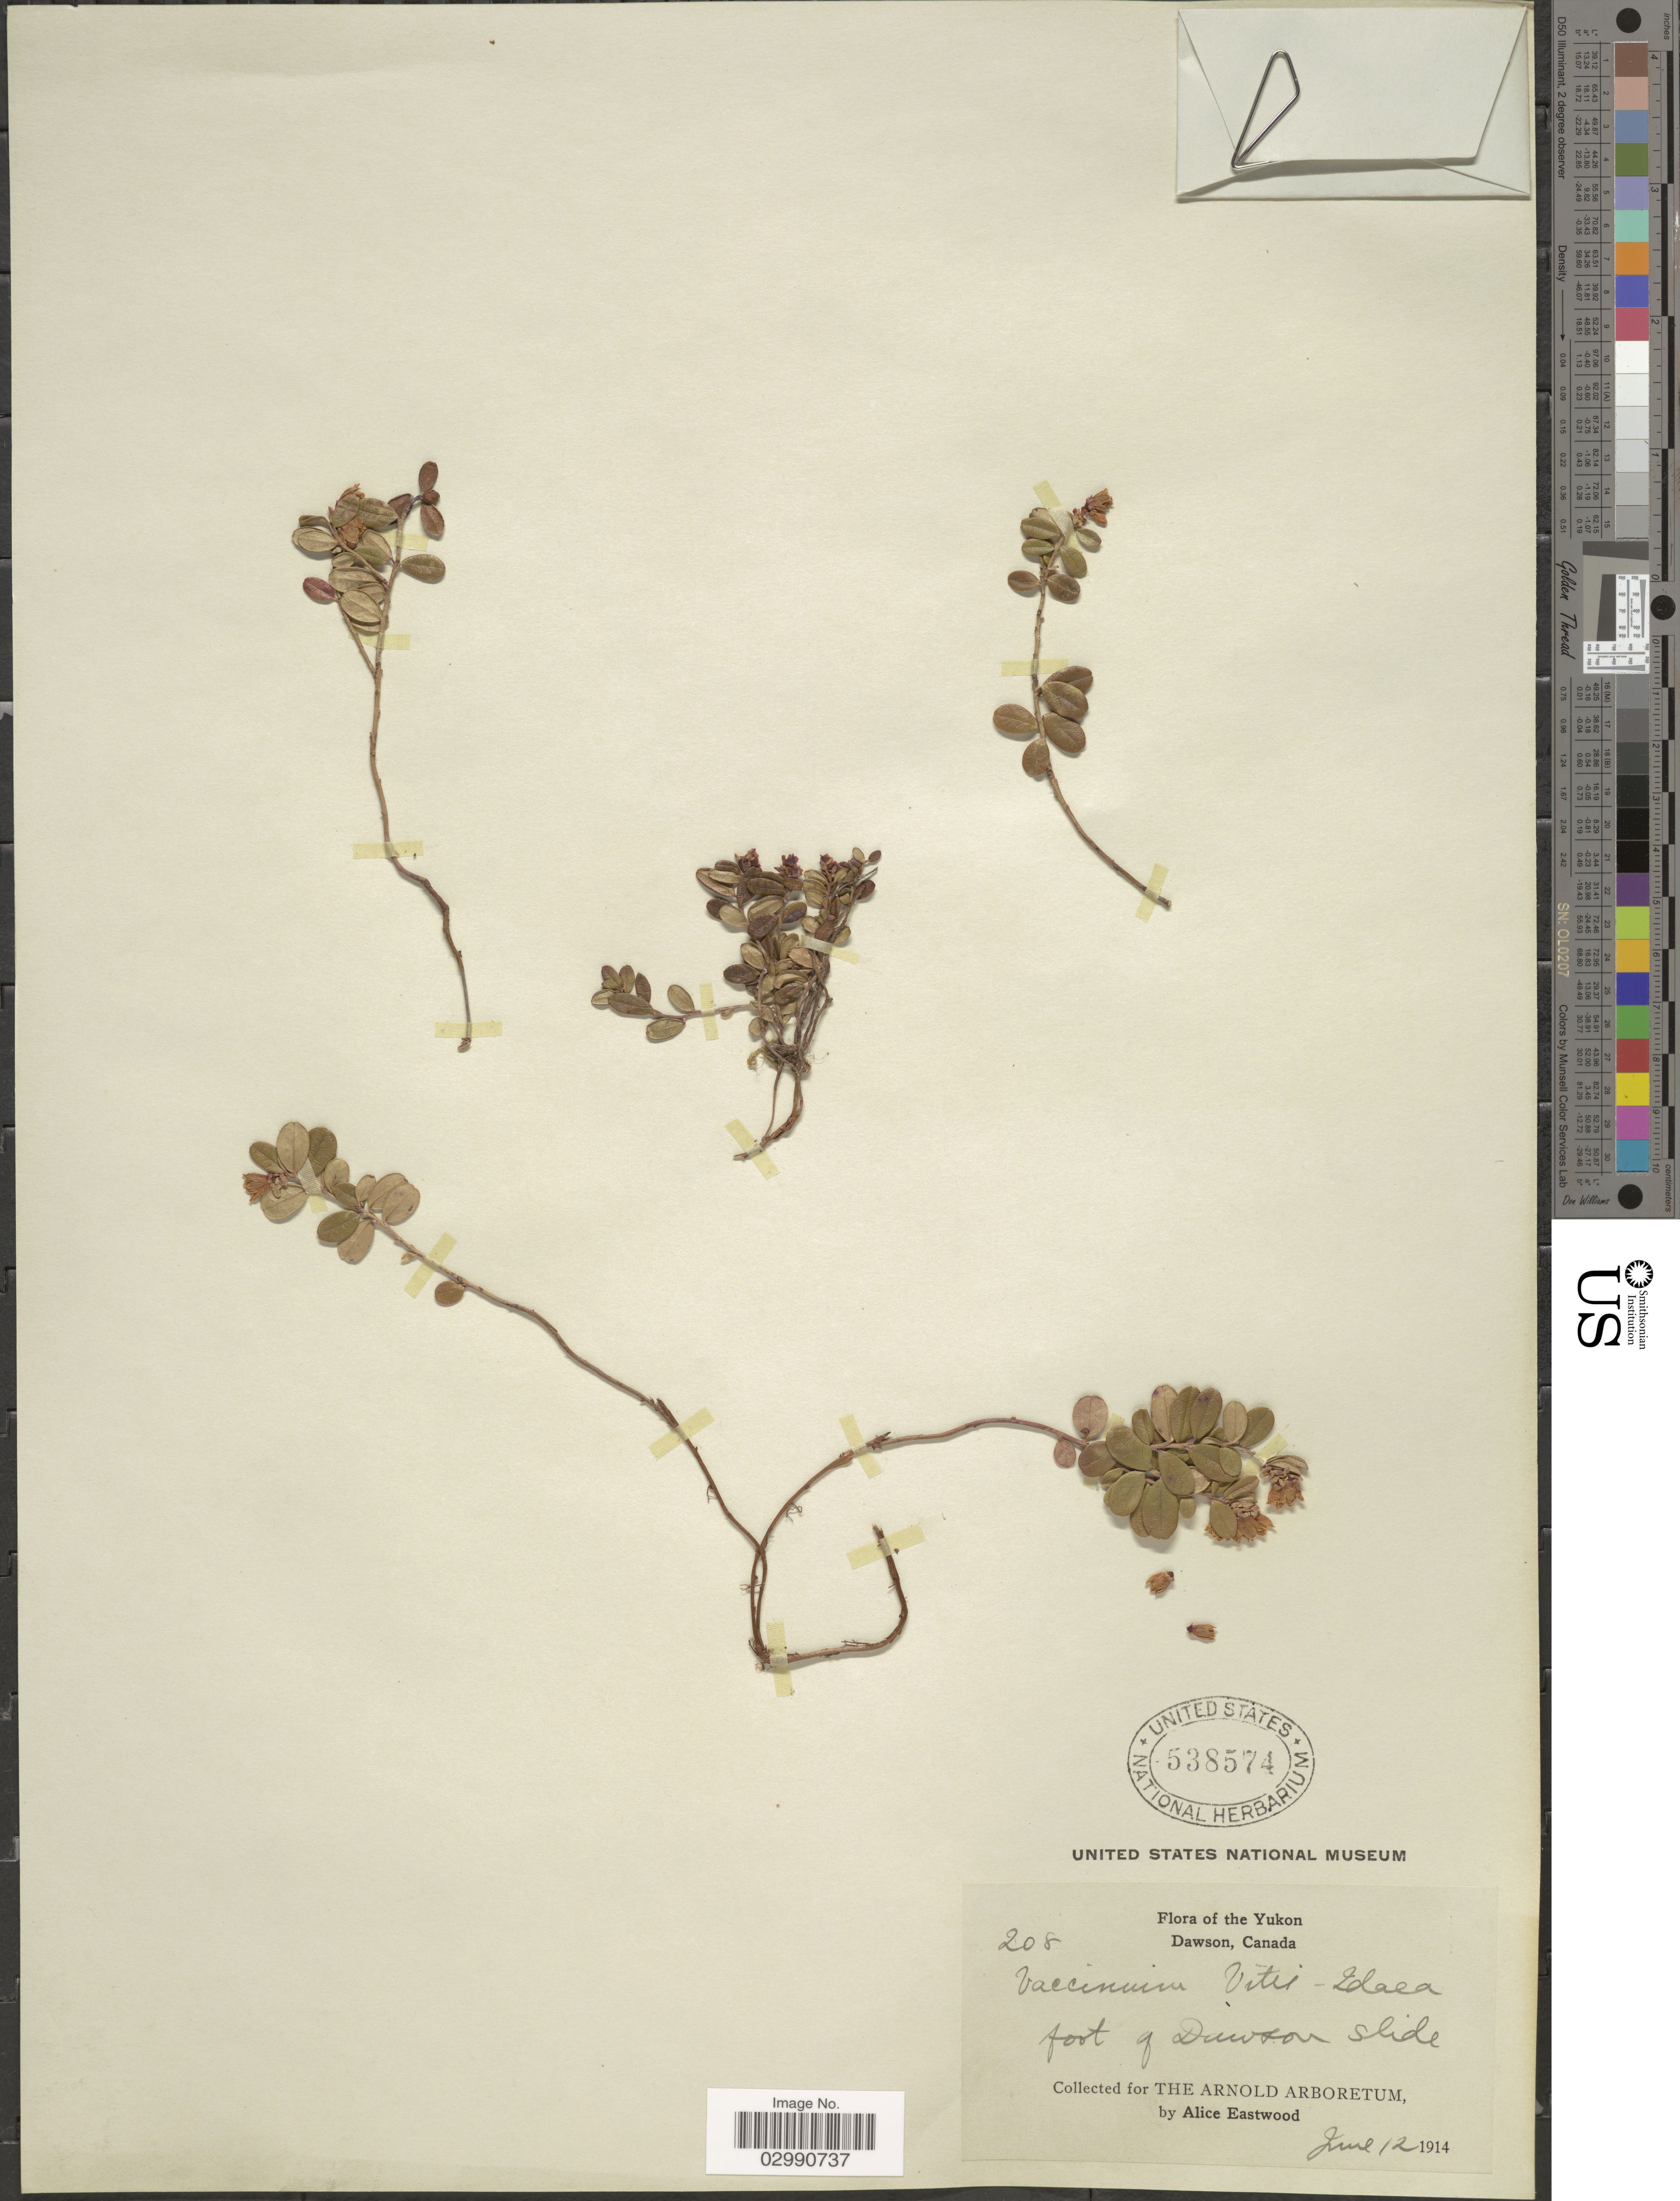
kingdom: Plantae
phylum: Tracheophyta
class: Magnoliopsida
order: Ericales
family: Ericaceae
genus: Vaccinium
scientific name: Vaccinium vitis-idaea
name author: L.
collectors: A. Eastwood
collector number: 208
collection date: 1914-06-12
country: Canada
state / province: Yukon Territory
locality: The Yukon, Dawson, foot of Dawson Slide.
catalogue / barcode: US 538574